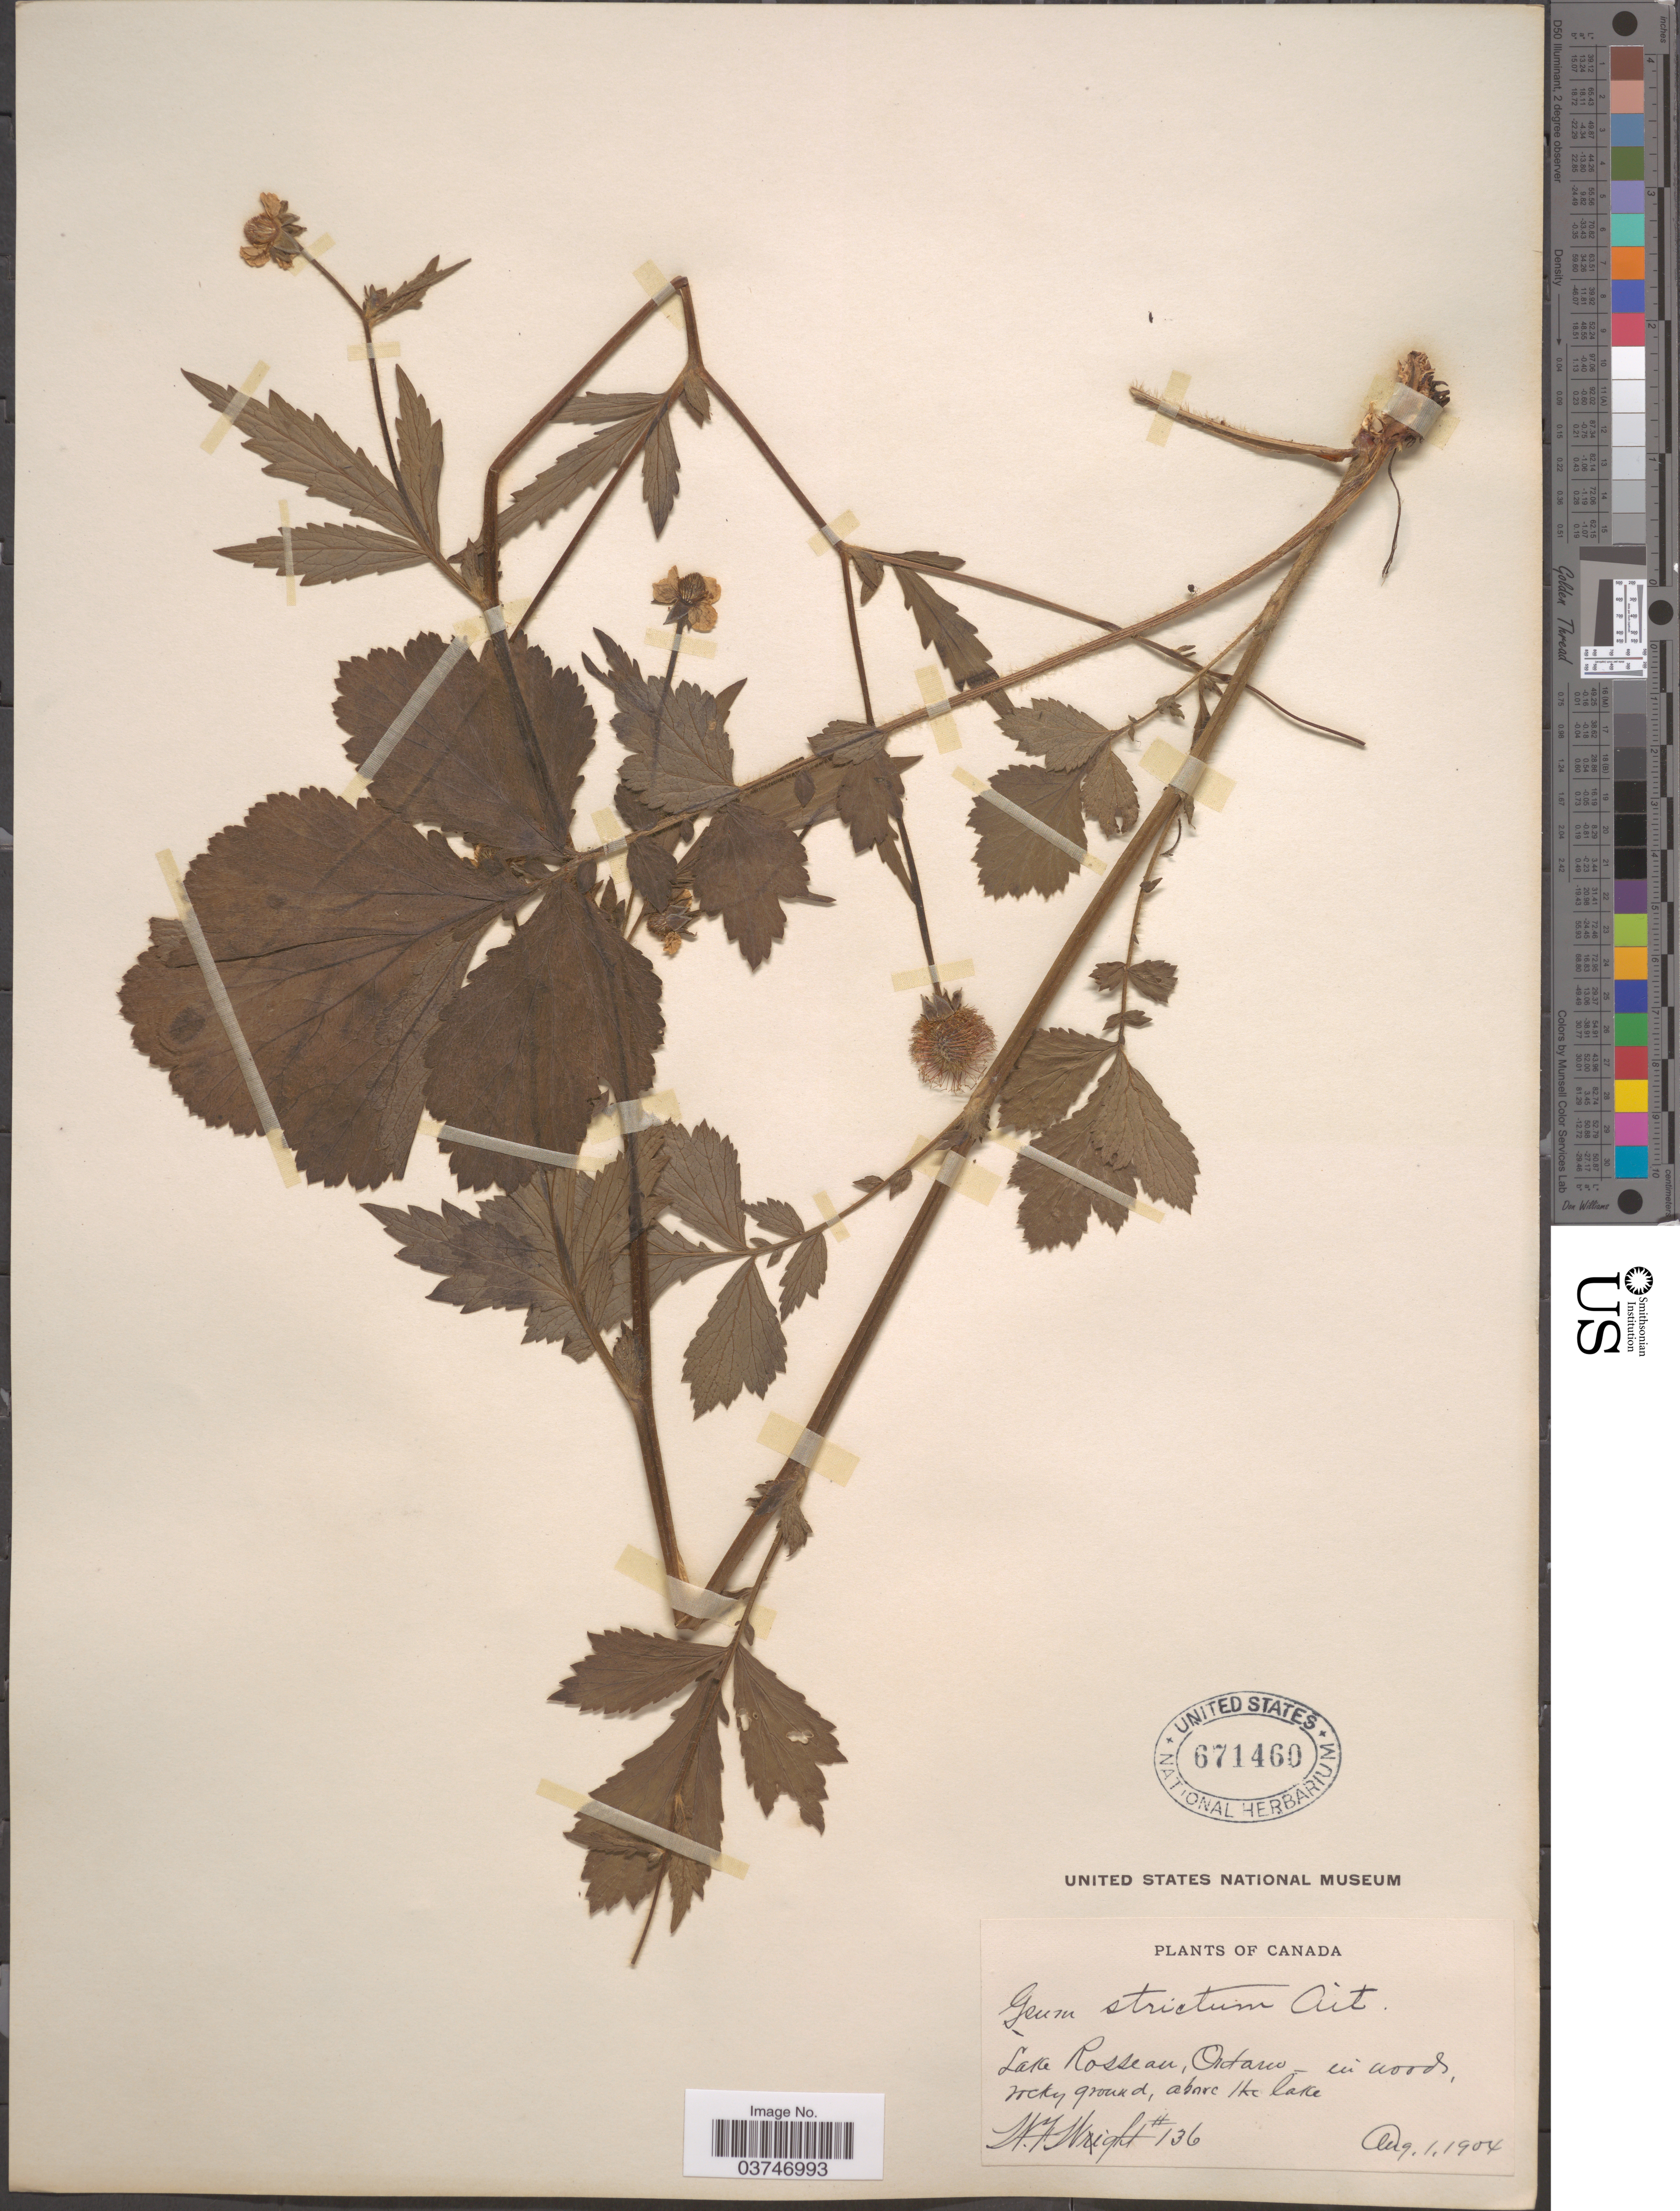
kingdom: Plantae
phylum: Tracheophyta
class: Magnoliopsida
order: Rosales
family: Rosaceae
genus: Geum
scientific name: Geum aleppicum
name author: Jacq.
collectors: W. F. Wright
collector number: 136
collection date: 1904-08-01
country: Canada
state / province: Ontario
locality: Lake Rossea, above Ike lake.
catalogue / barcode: US 641460